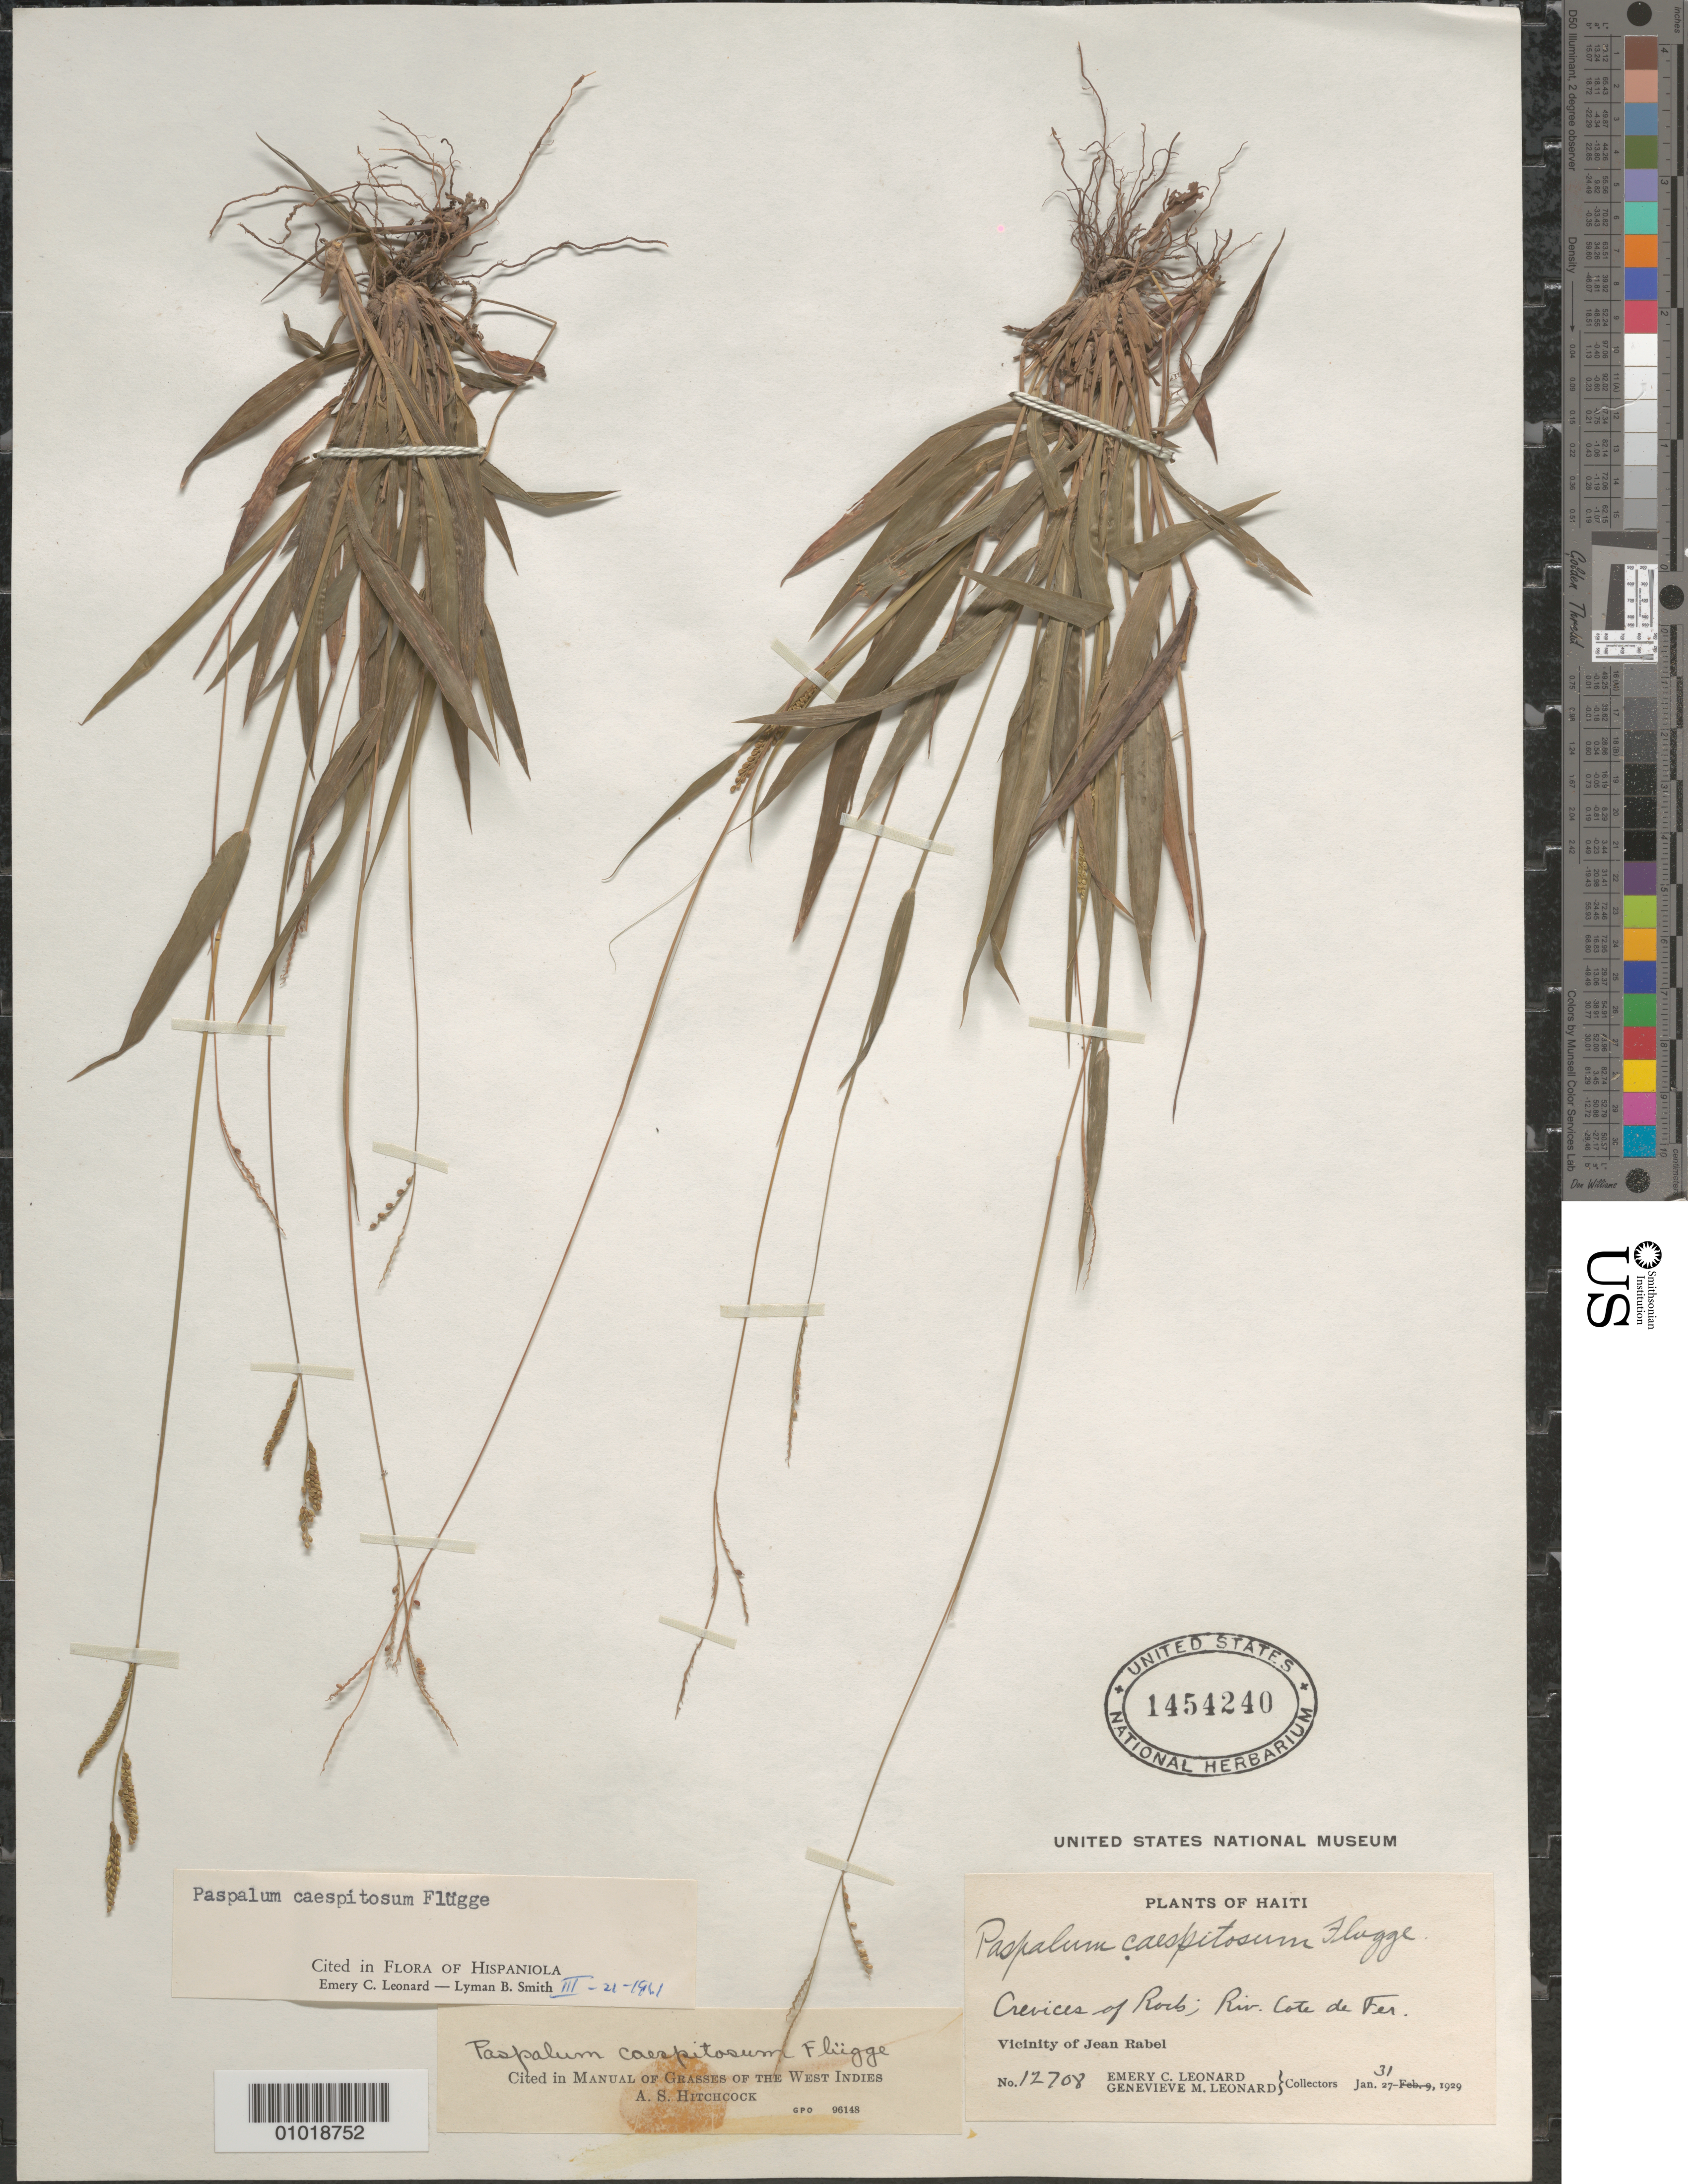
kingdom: Plantae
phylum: Tracheophyta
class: Liliopsida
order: Poales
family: Poaceae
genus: Paspalum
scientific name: Paspalum caespitosum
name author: Flüggé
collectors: E. C. Leonard & G. M. Leonard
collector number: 12708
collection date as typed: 27 Jan 1929 to 31 Jan 1929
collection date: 1929-01-27/1929-01-31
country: Haiti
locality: Vic. of Jean Rabel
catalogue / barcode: US 1454240